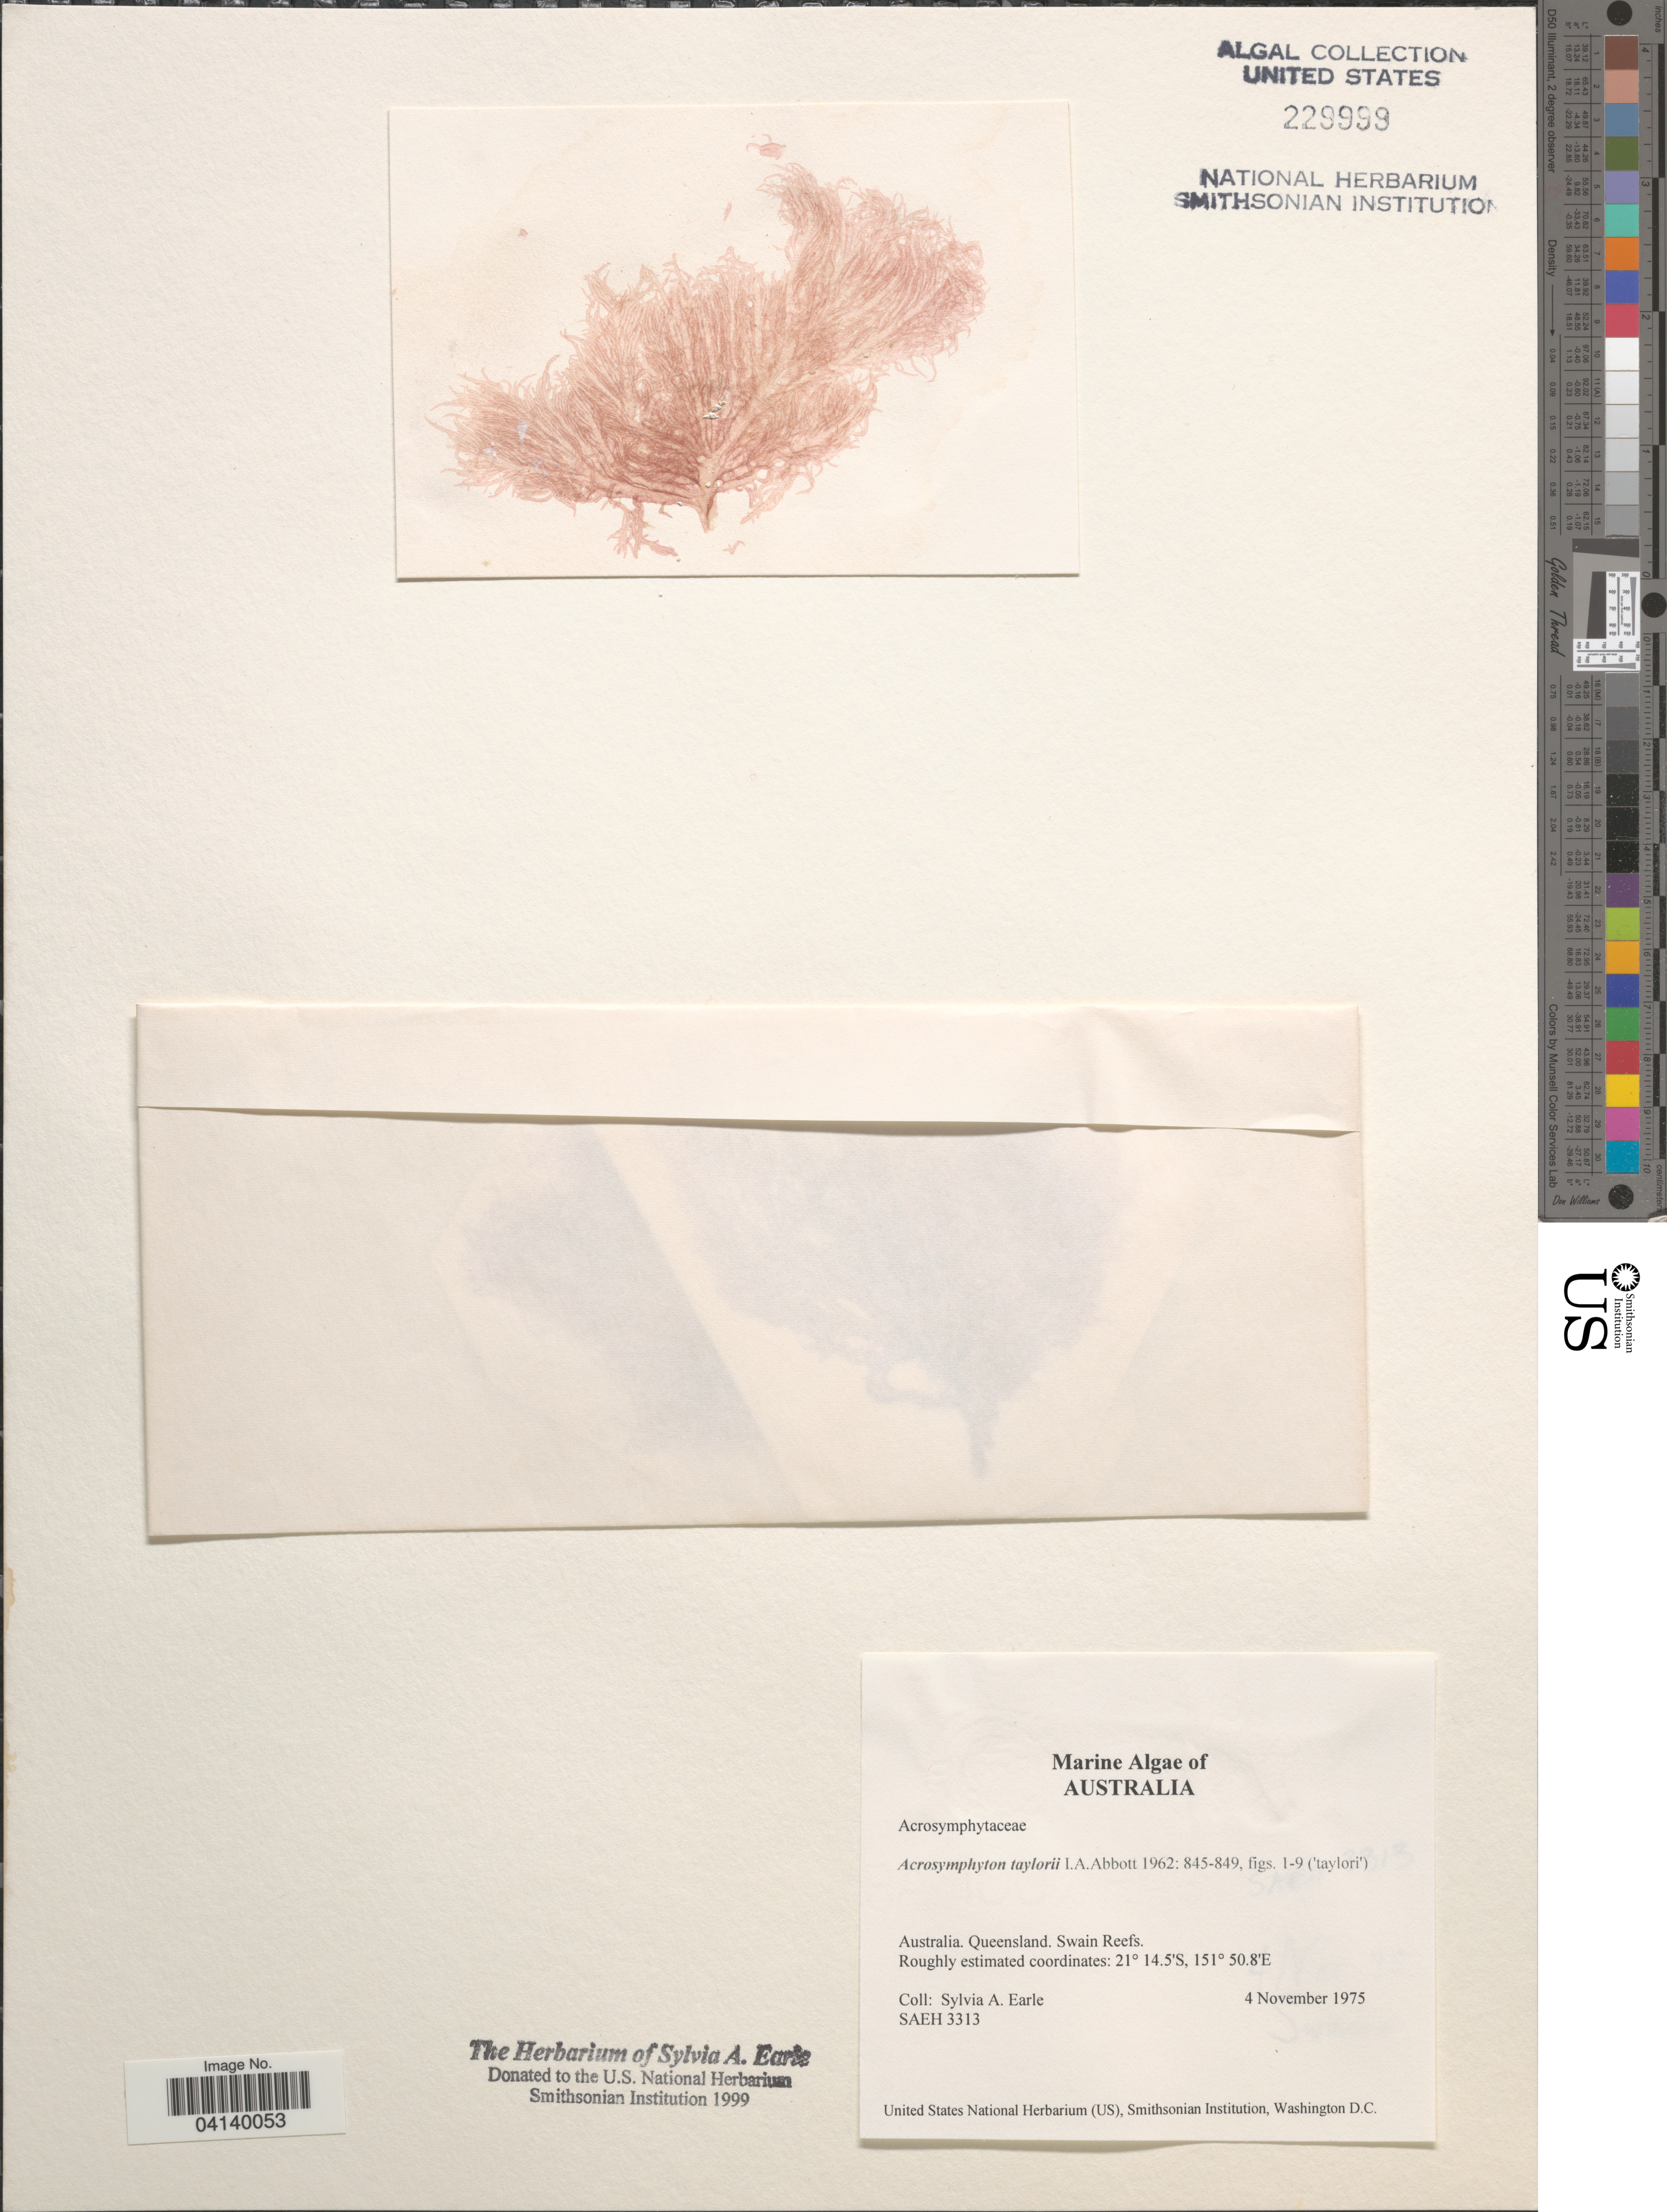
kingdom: Plantae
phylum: Rhodophyta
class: Florideophyceae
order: Acrosymphytales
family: Acrosymphytaceae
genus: Acrosymphyton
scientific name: Acrosymphyton taylorii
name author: I.A. Abbott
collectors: S. A. Earle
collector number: SAEH3313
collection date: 1975-11-04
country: Australia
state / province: Queensland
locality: Swain Reefs.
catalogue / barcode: US 229999